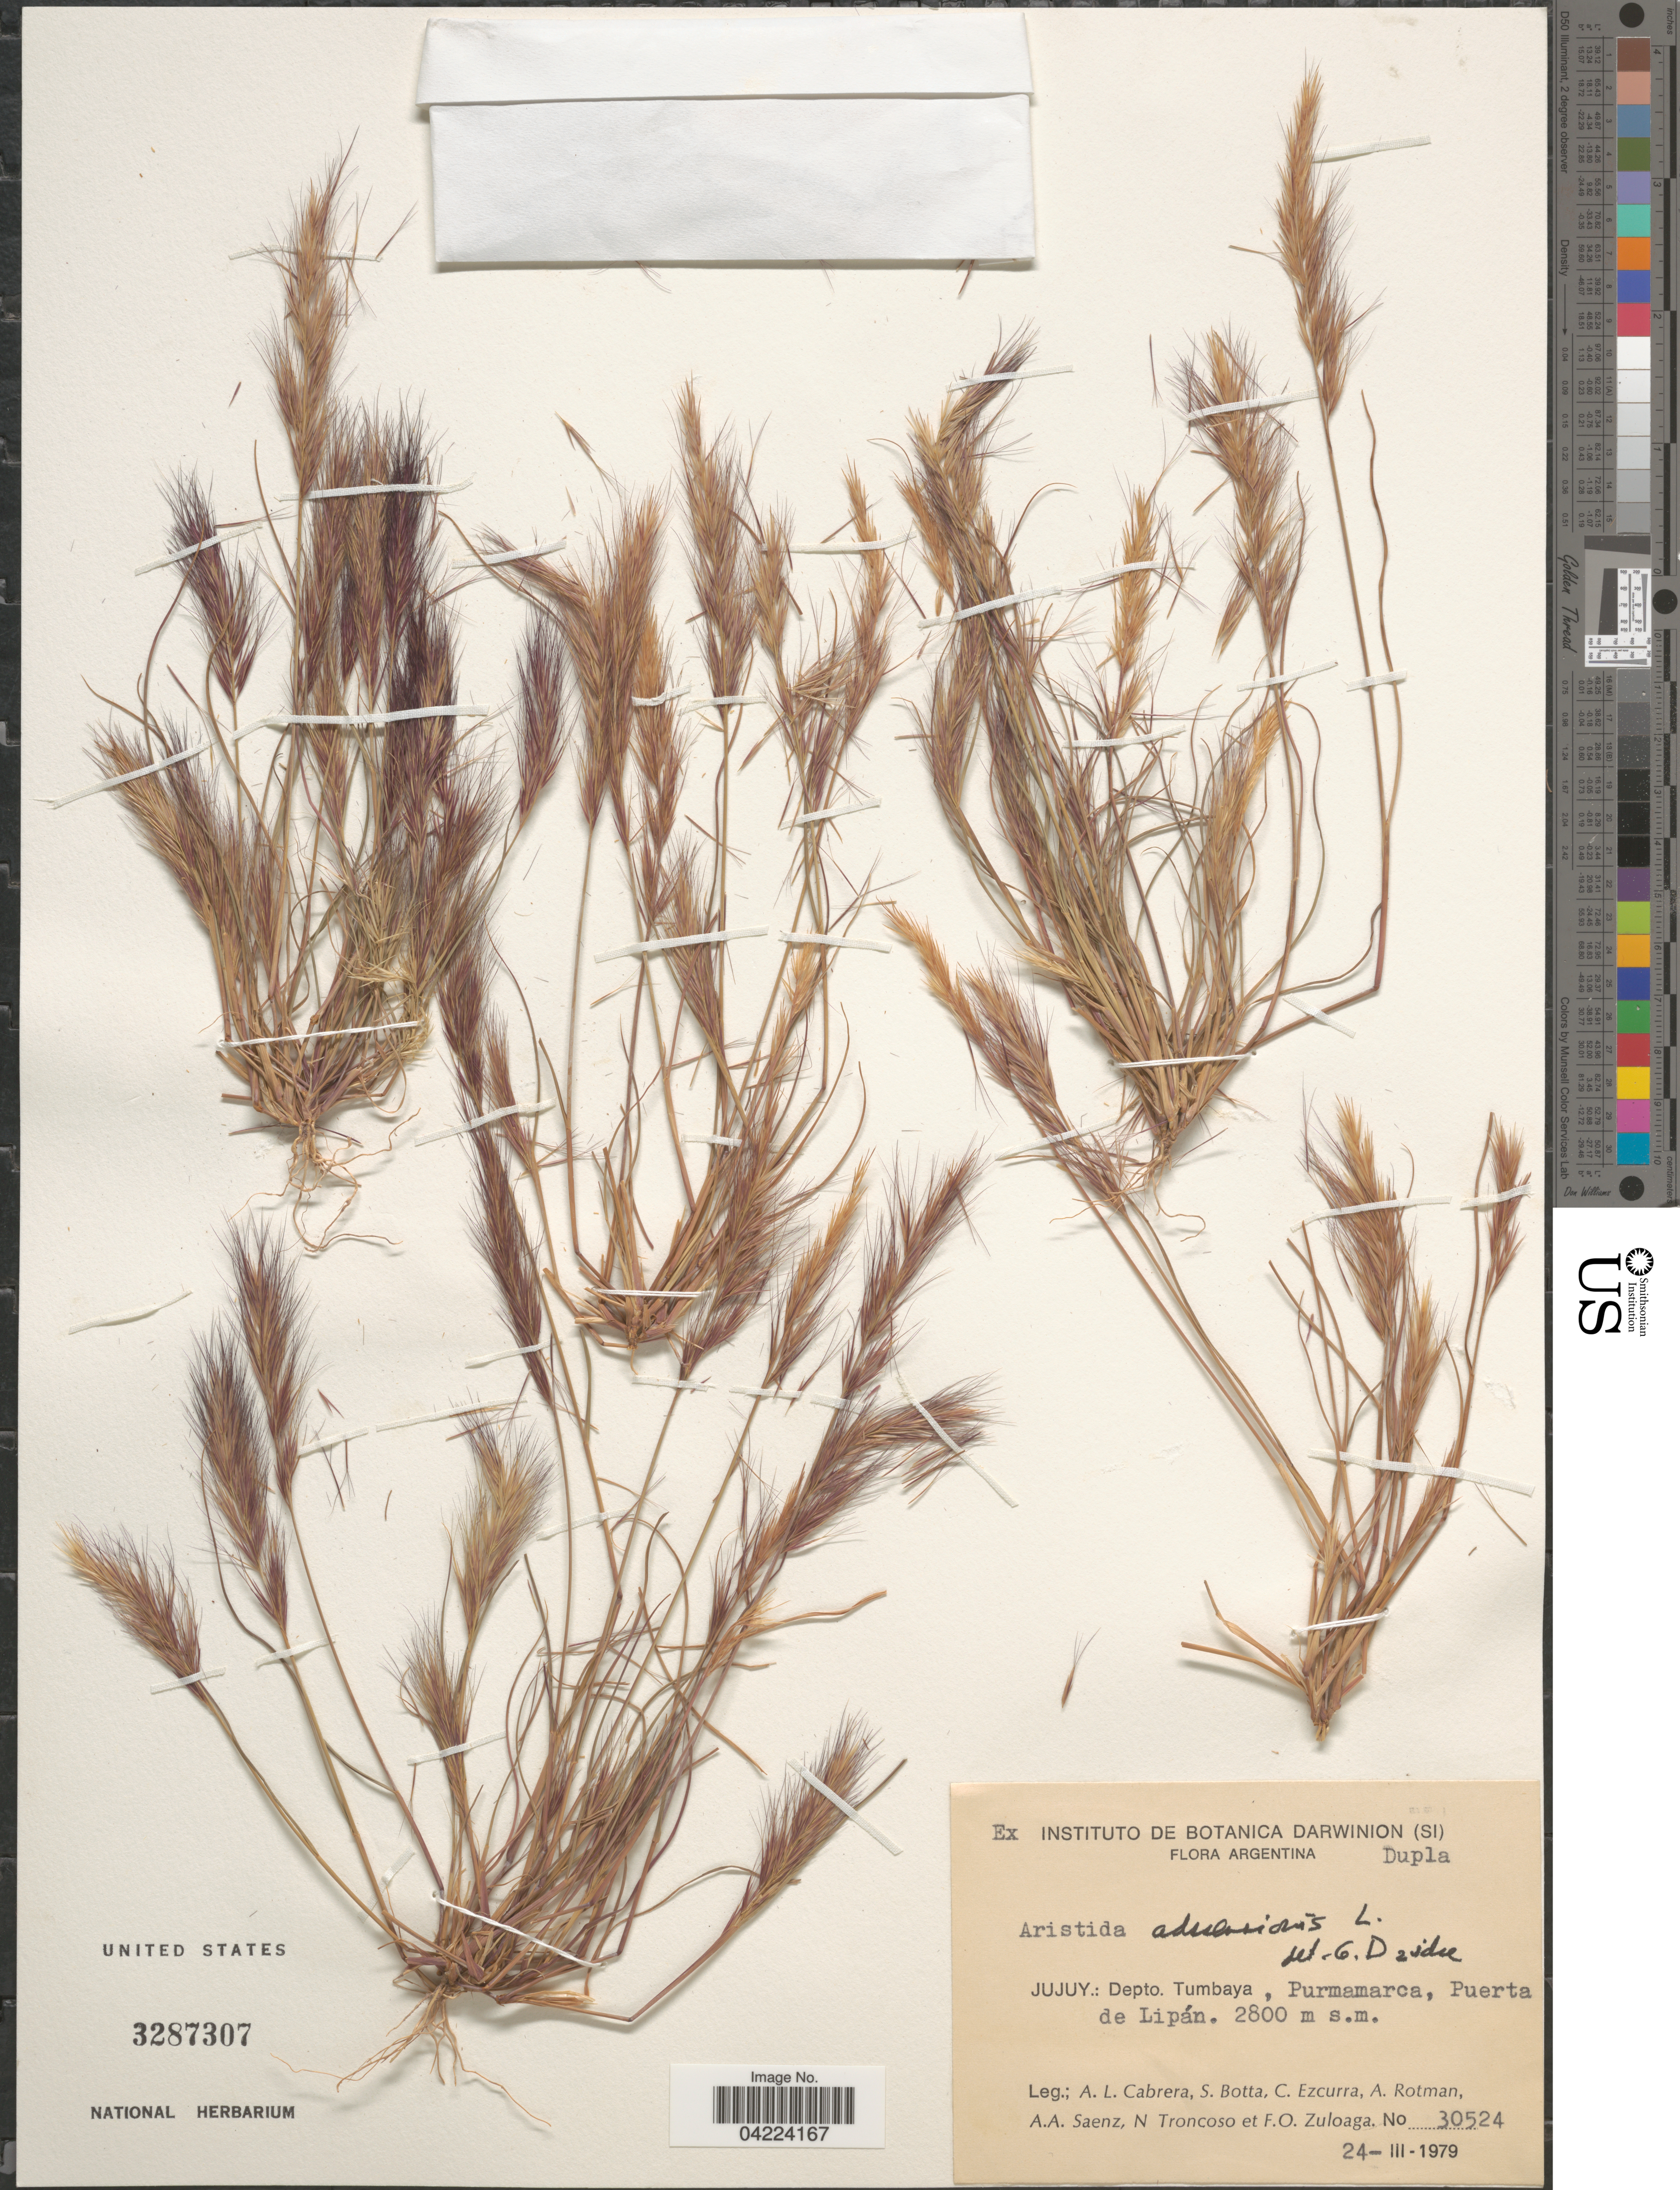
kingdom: Plantae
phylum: Tracheophyta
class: Liliopsida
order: Poales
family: Poaceae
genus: Aristida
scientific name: Aristida adscensionis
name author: L.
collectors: A. L. Cabrera, S. Botta, C. Ezcurra, A. D. Rotman & et al.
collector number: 30524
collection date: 1979-03-24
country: Argentina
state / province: Jujuy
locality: Depto.: Tumbaya, Purmamarca, Puerta de Lipán.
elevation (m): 2800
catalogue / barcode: US 3287307